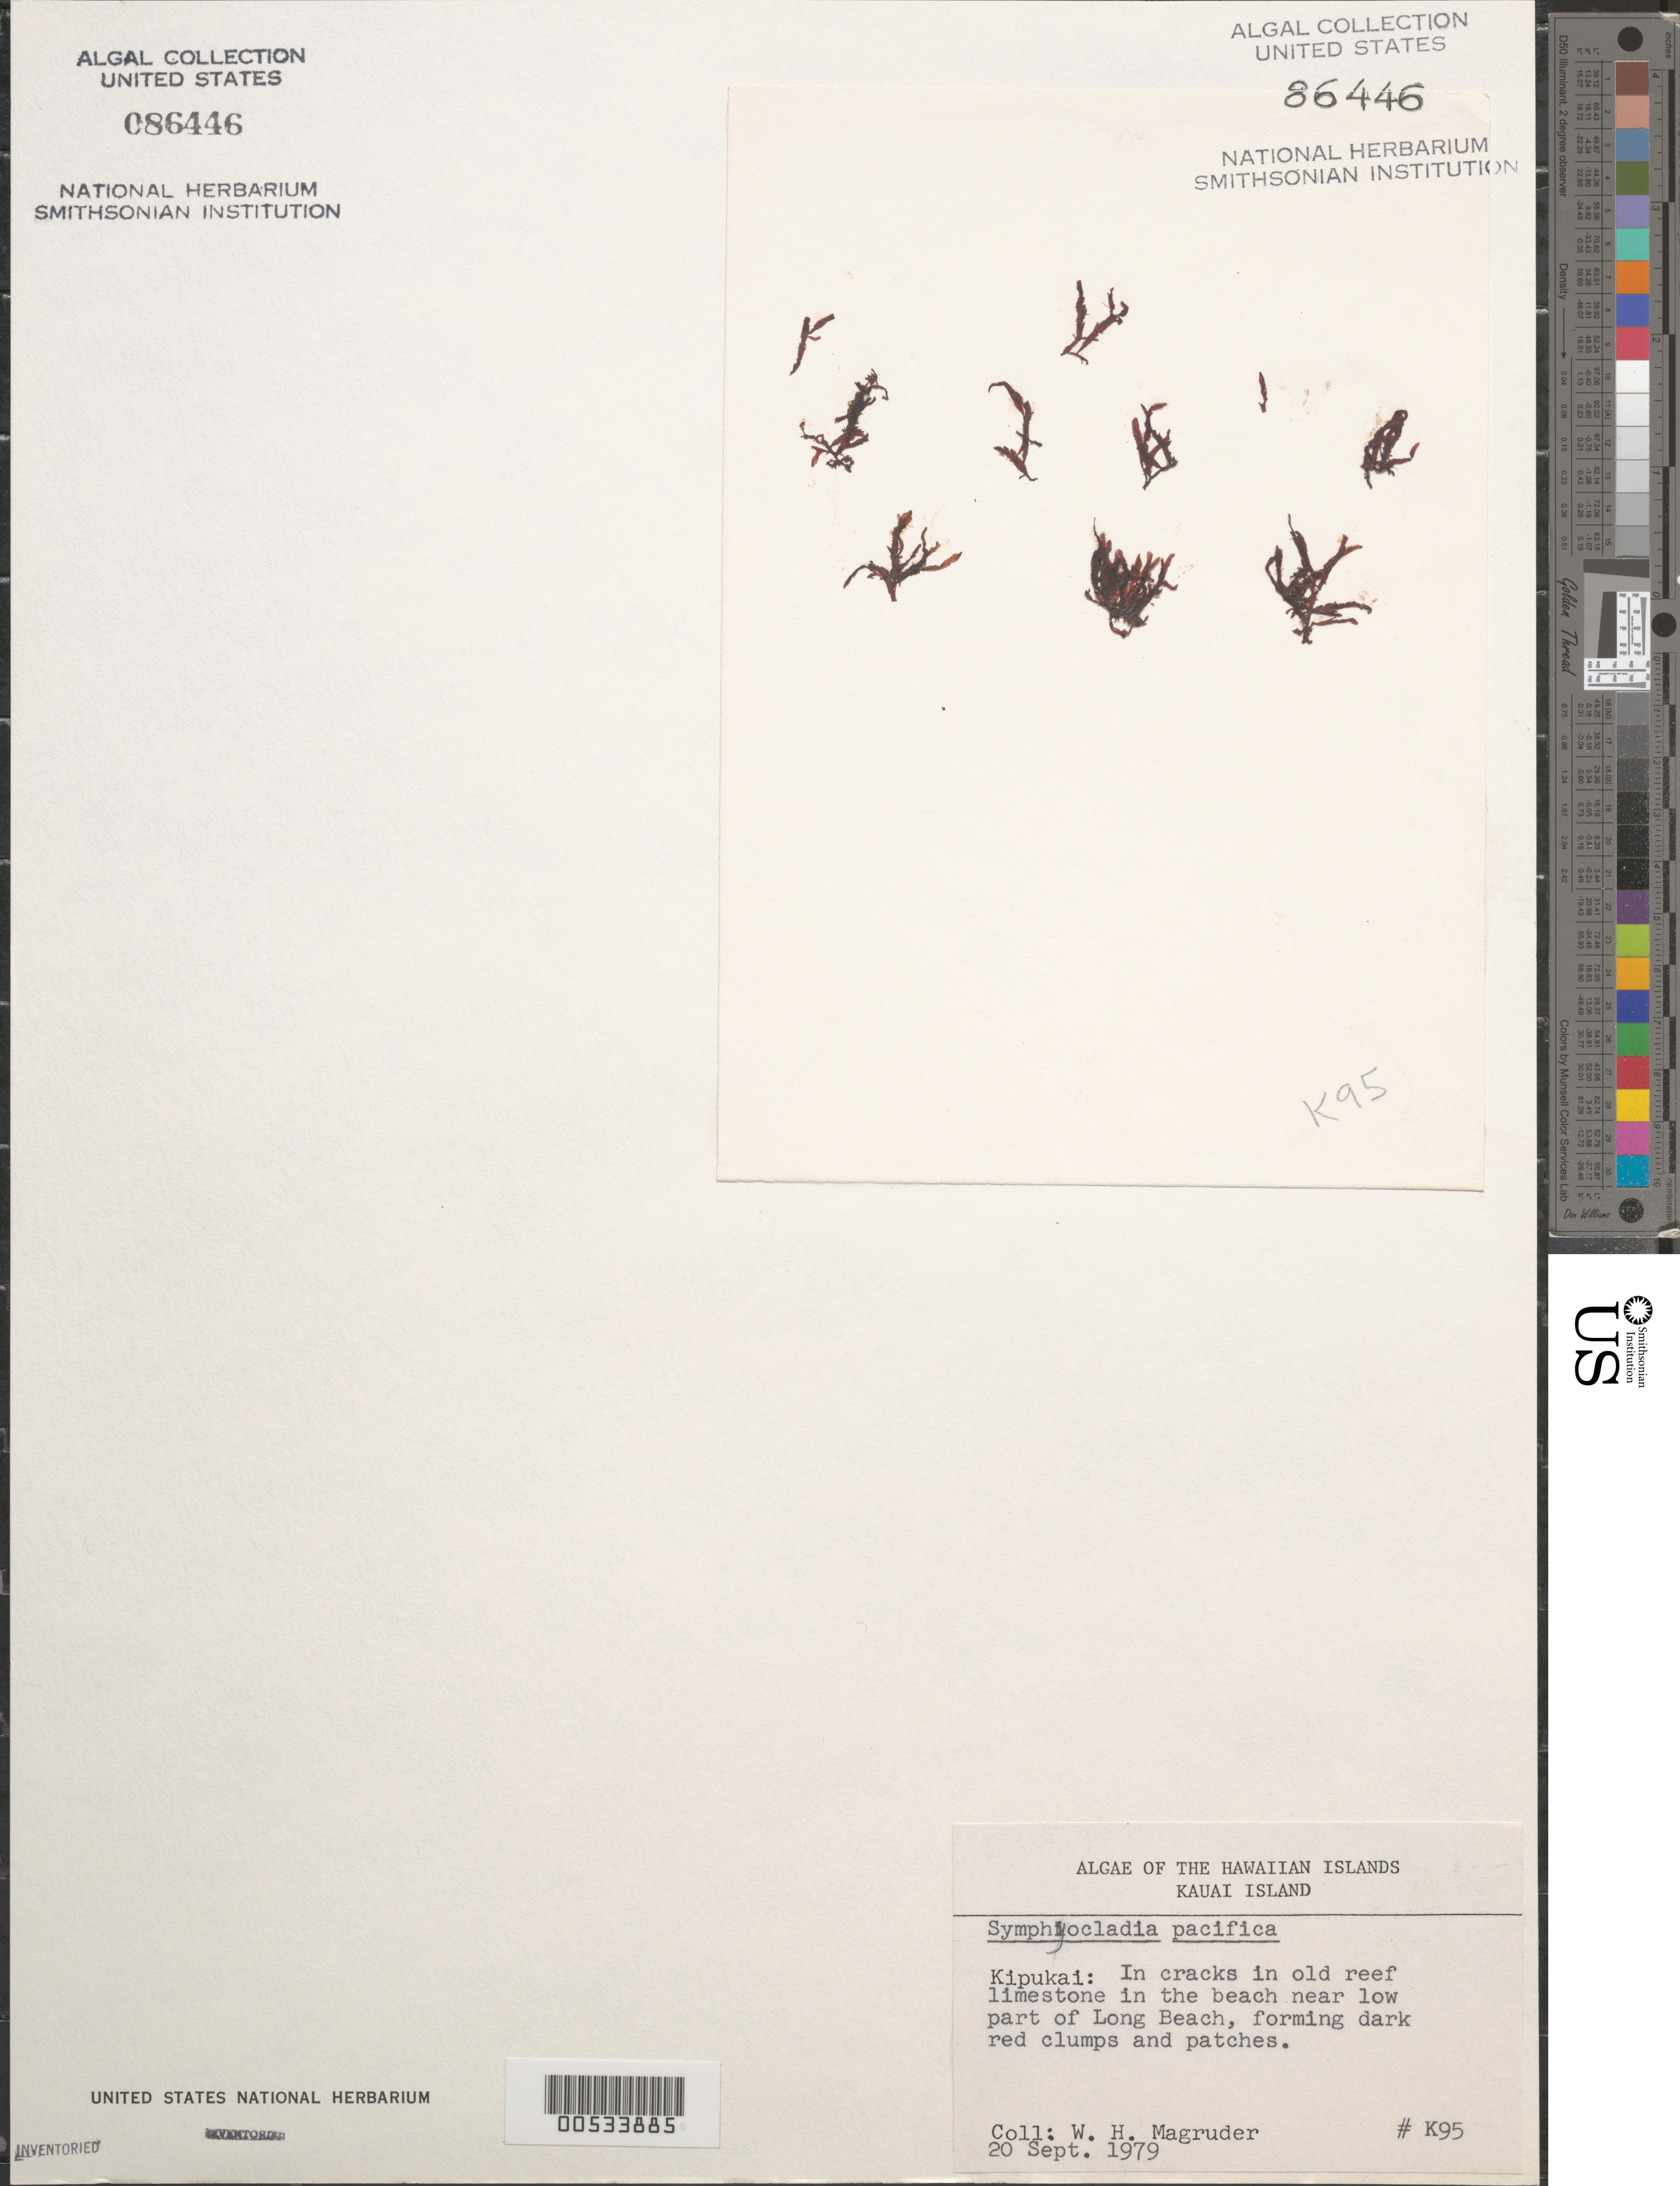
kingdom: Plantae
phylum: Rhodophyta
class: Florideophyceae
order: Ceramiales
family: Rhodomelaceae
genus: Symphyocladia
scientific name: Symphyocladia pacifica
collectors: W. Magruder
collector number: K95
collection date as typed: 20 Sep 1979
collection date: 1979-09-20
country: United States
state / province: Hawaii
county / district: Kauai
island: Kaua'i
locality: Kipukai, Long Beach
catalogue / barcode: US 86446